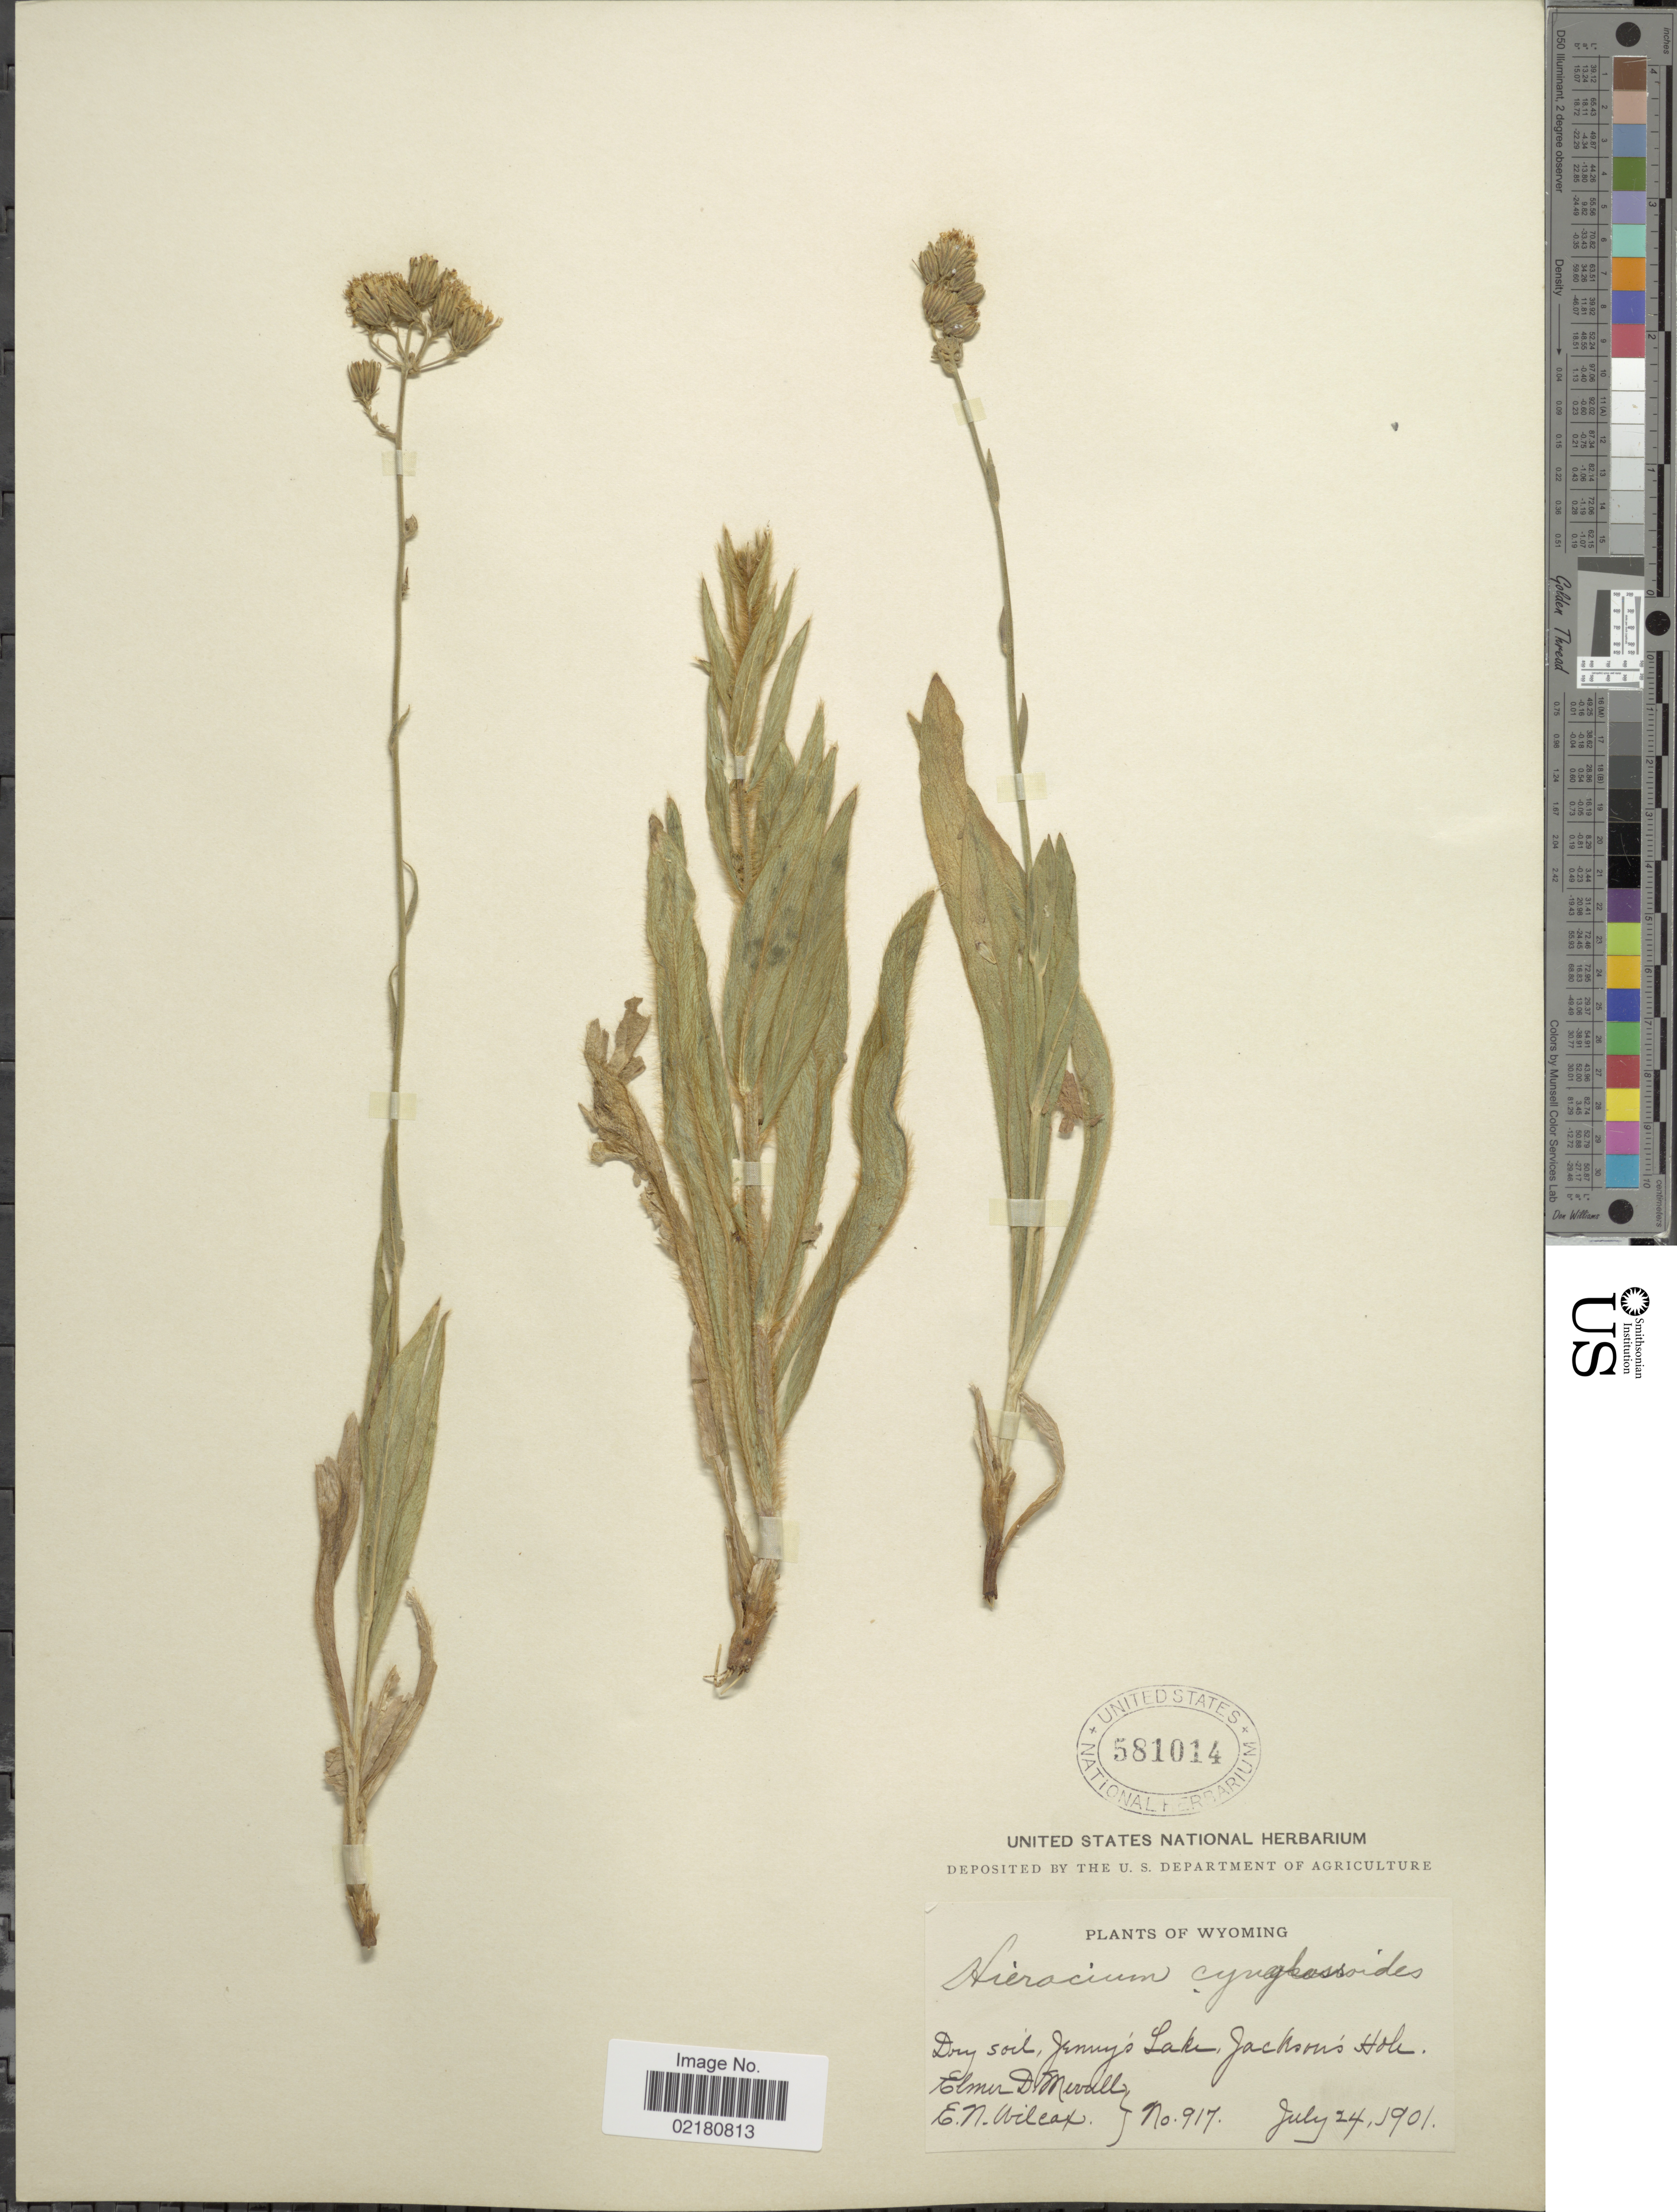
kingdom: Plantae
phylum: Tracheophyta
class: Magnoliopsida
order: Asterales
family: Asteraceae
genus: Hieracium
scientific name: Hieracium scouleri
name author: Hook.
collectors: E. D. Merrill & E. Wilcox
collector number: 917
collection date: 1901-07-24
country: United States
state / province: Wyoming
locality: Wyoming, Dry soil, Jenny's lake Jacksons Hok,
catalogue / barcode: US 581014